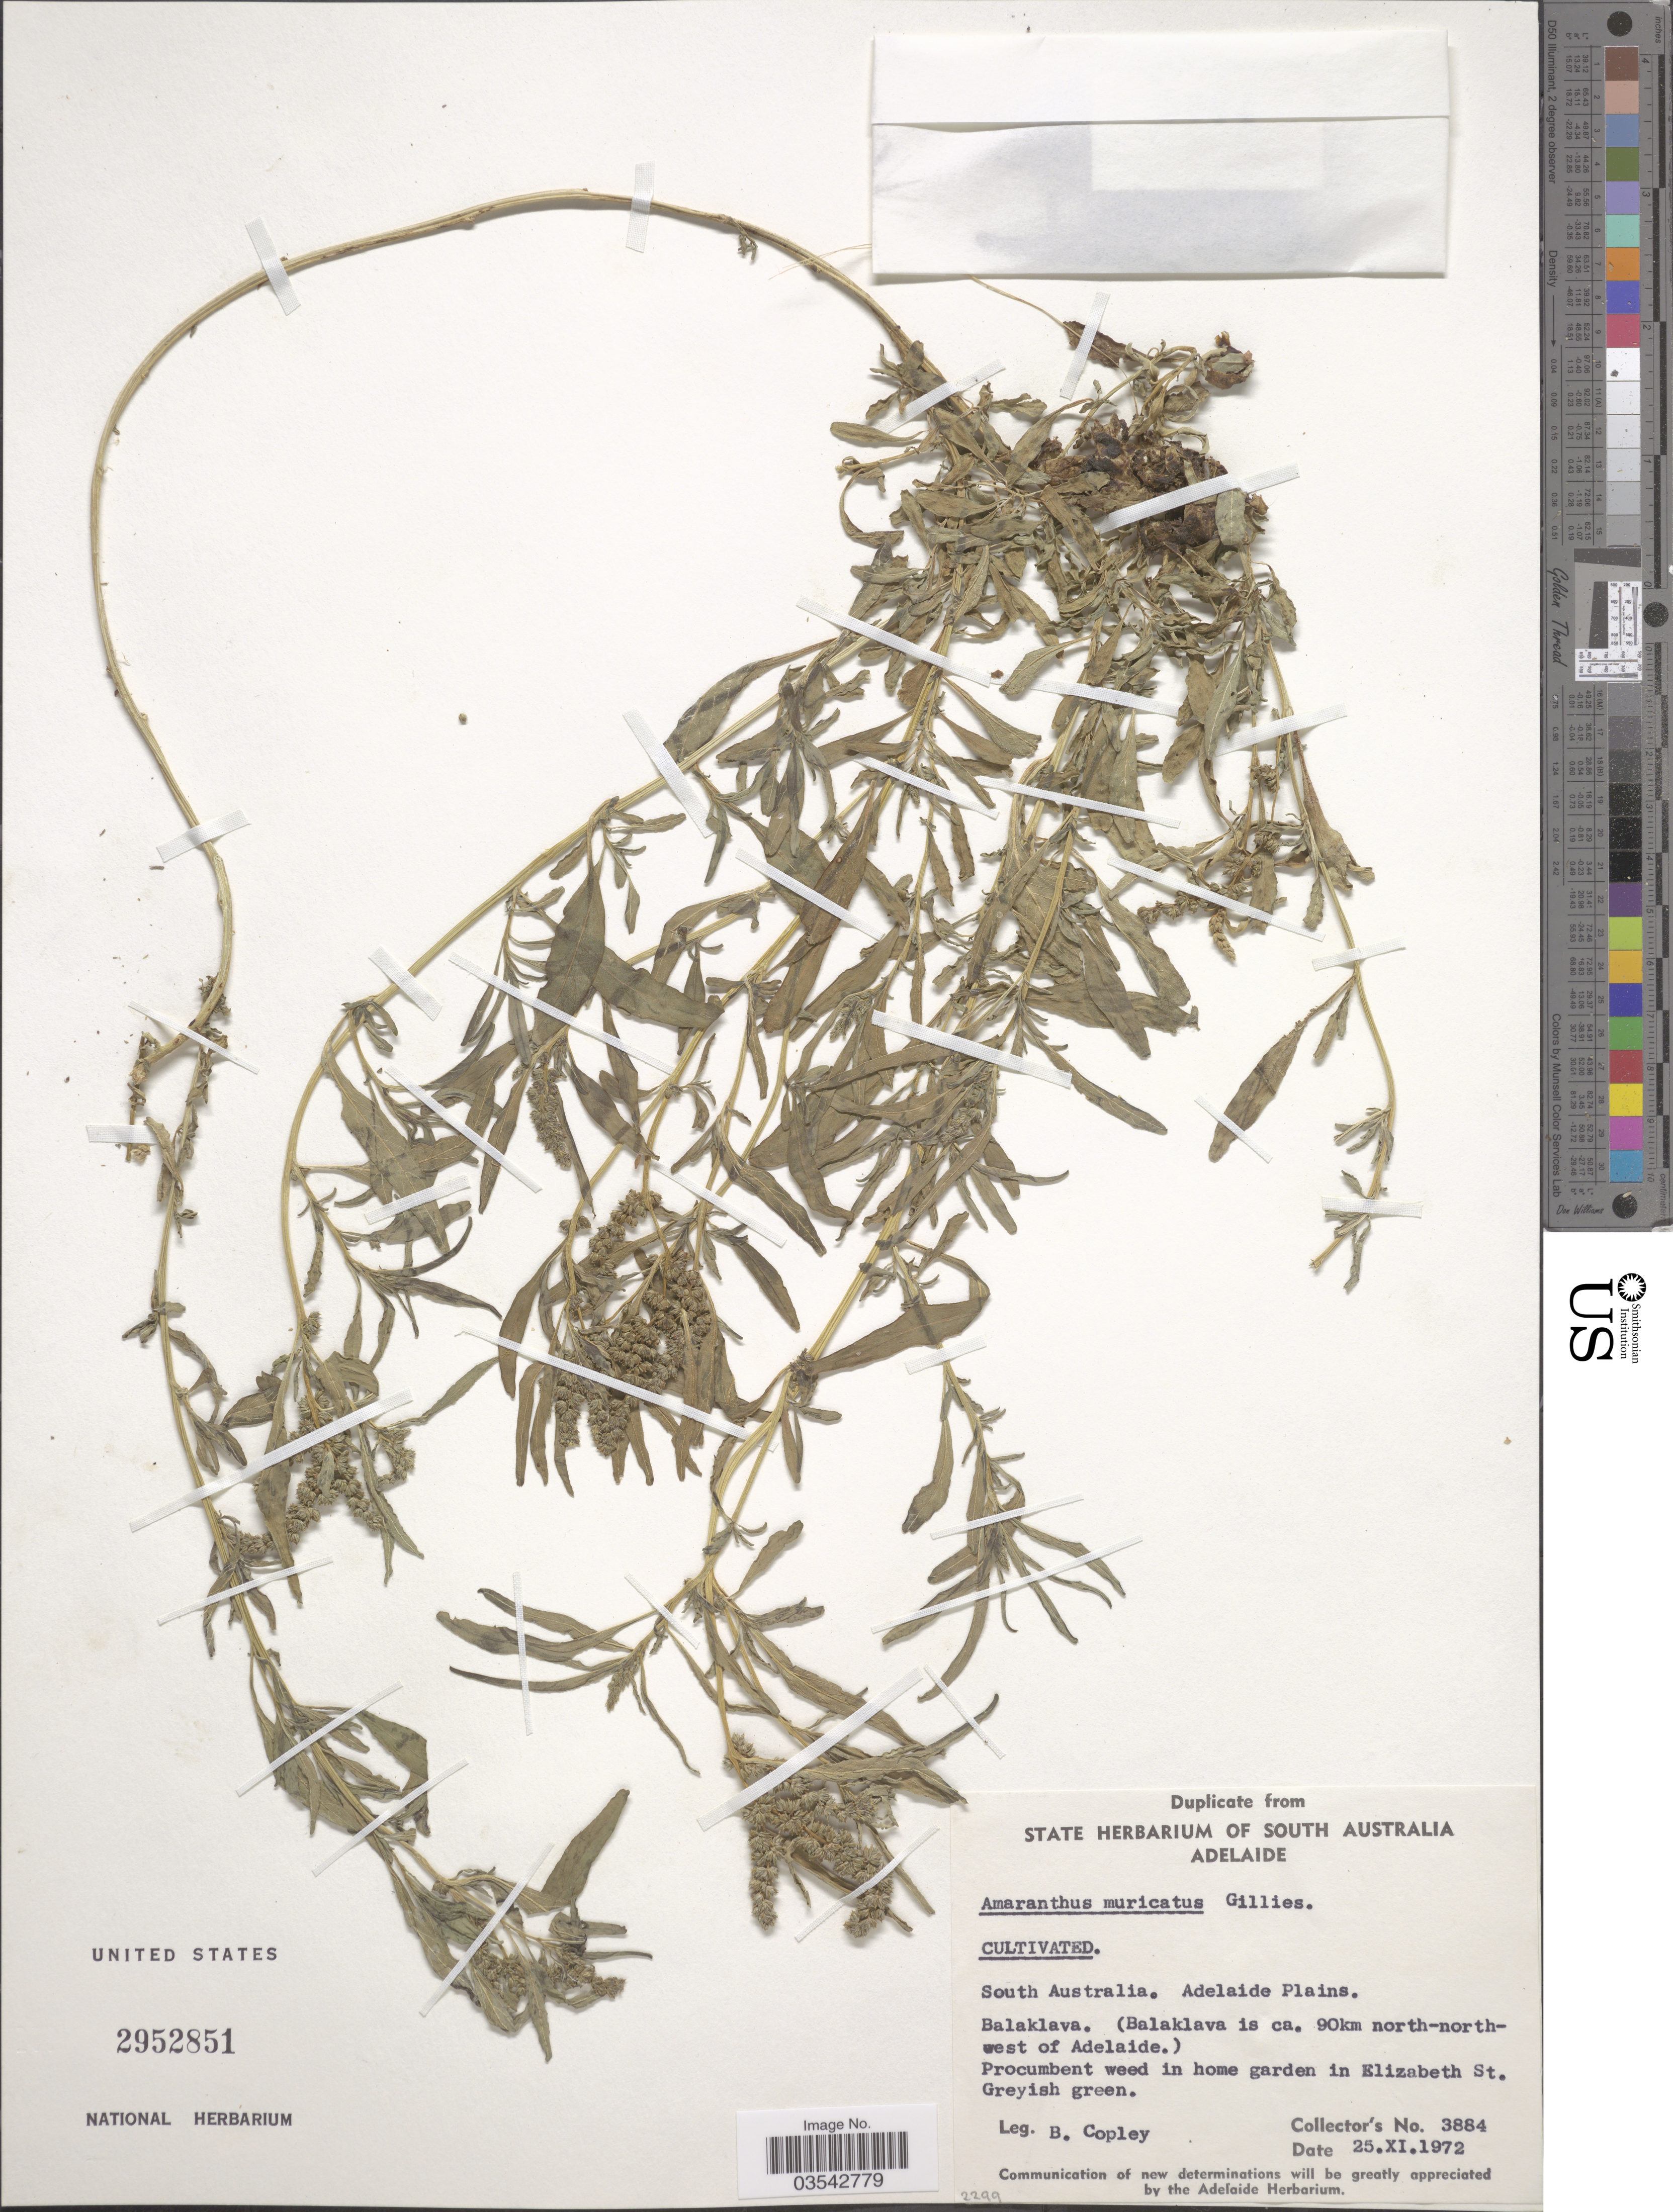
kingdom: Plantae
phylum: Tracheophyta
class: Magnoliopsida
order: Caryophyllales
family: Amaranthaceae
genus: Amaranthus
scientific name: Amaranthus muricatus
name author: (Moq.) Hieron.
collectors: B. Copley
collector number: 3884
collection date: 1972-11-25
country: Australia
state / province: South Australia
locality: Adelaide Plains. Balaklava. (Balaklava is ca. 90 km north-north-west of Adelaide). Home garden in Elizabeth St.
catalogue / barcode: US 2952851